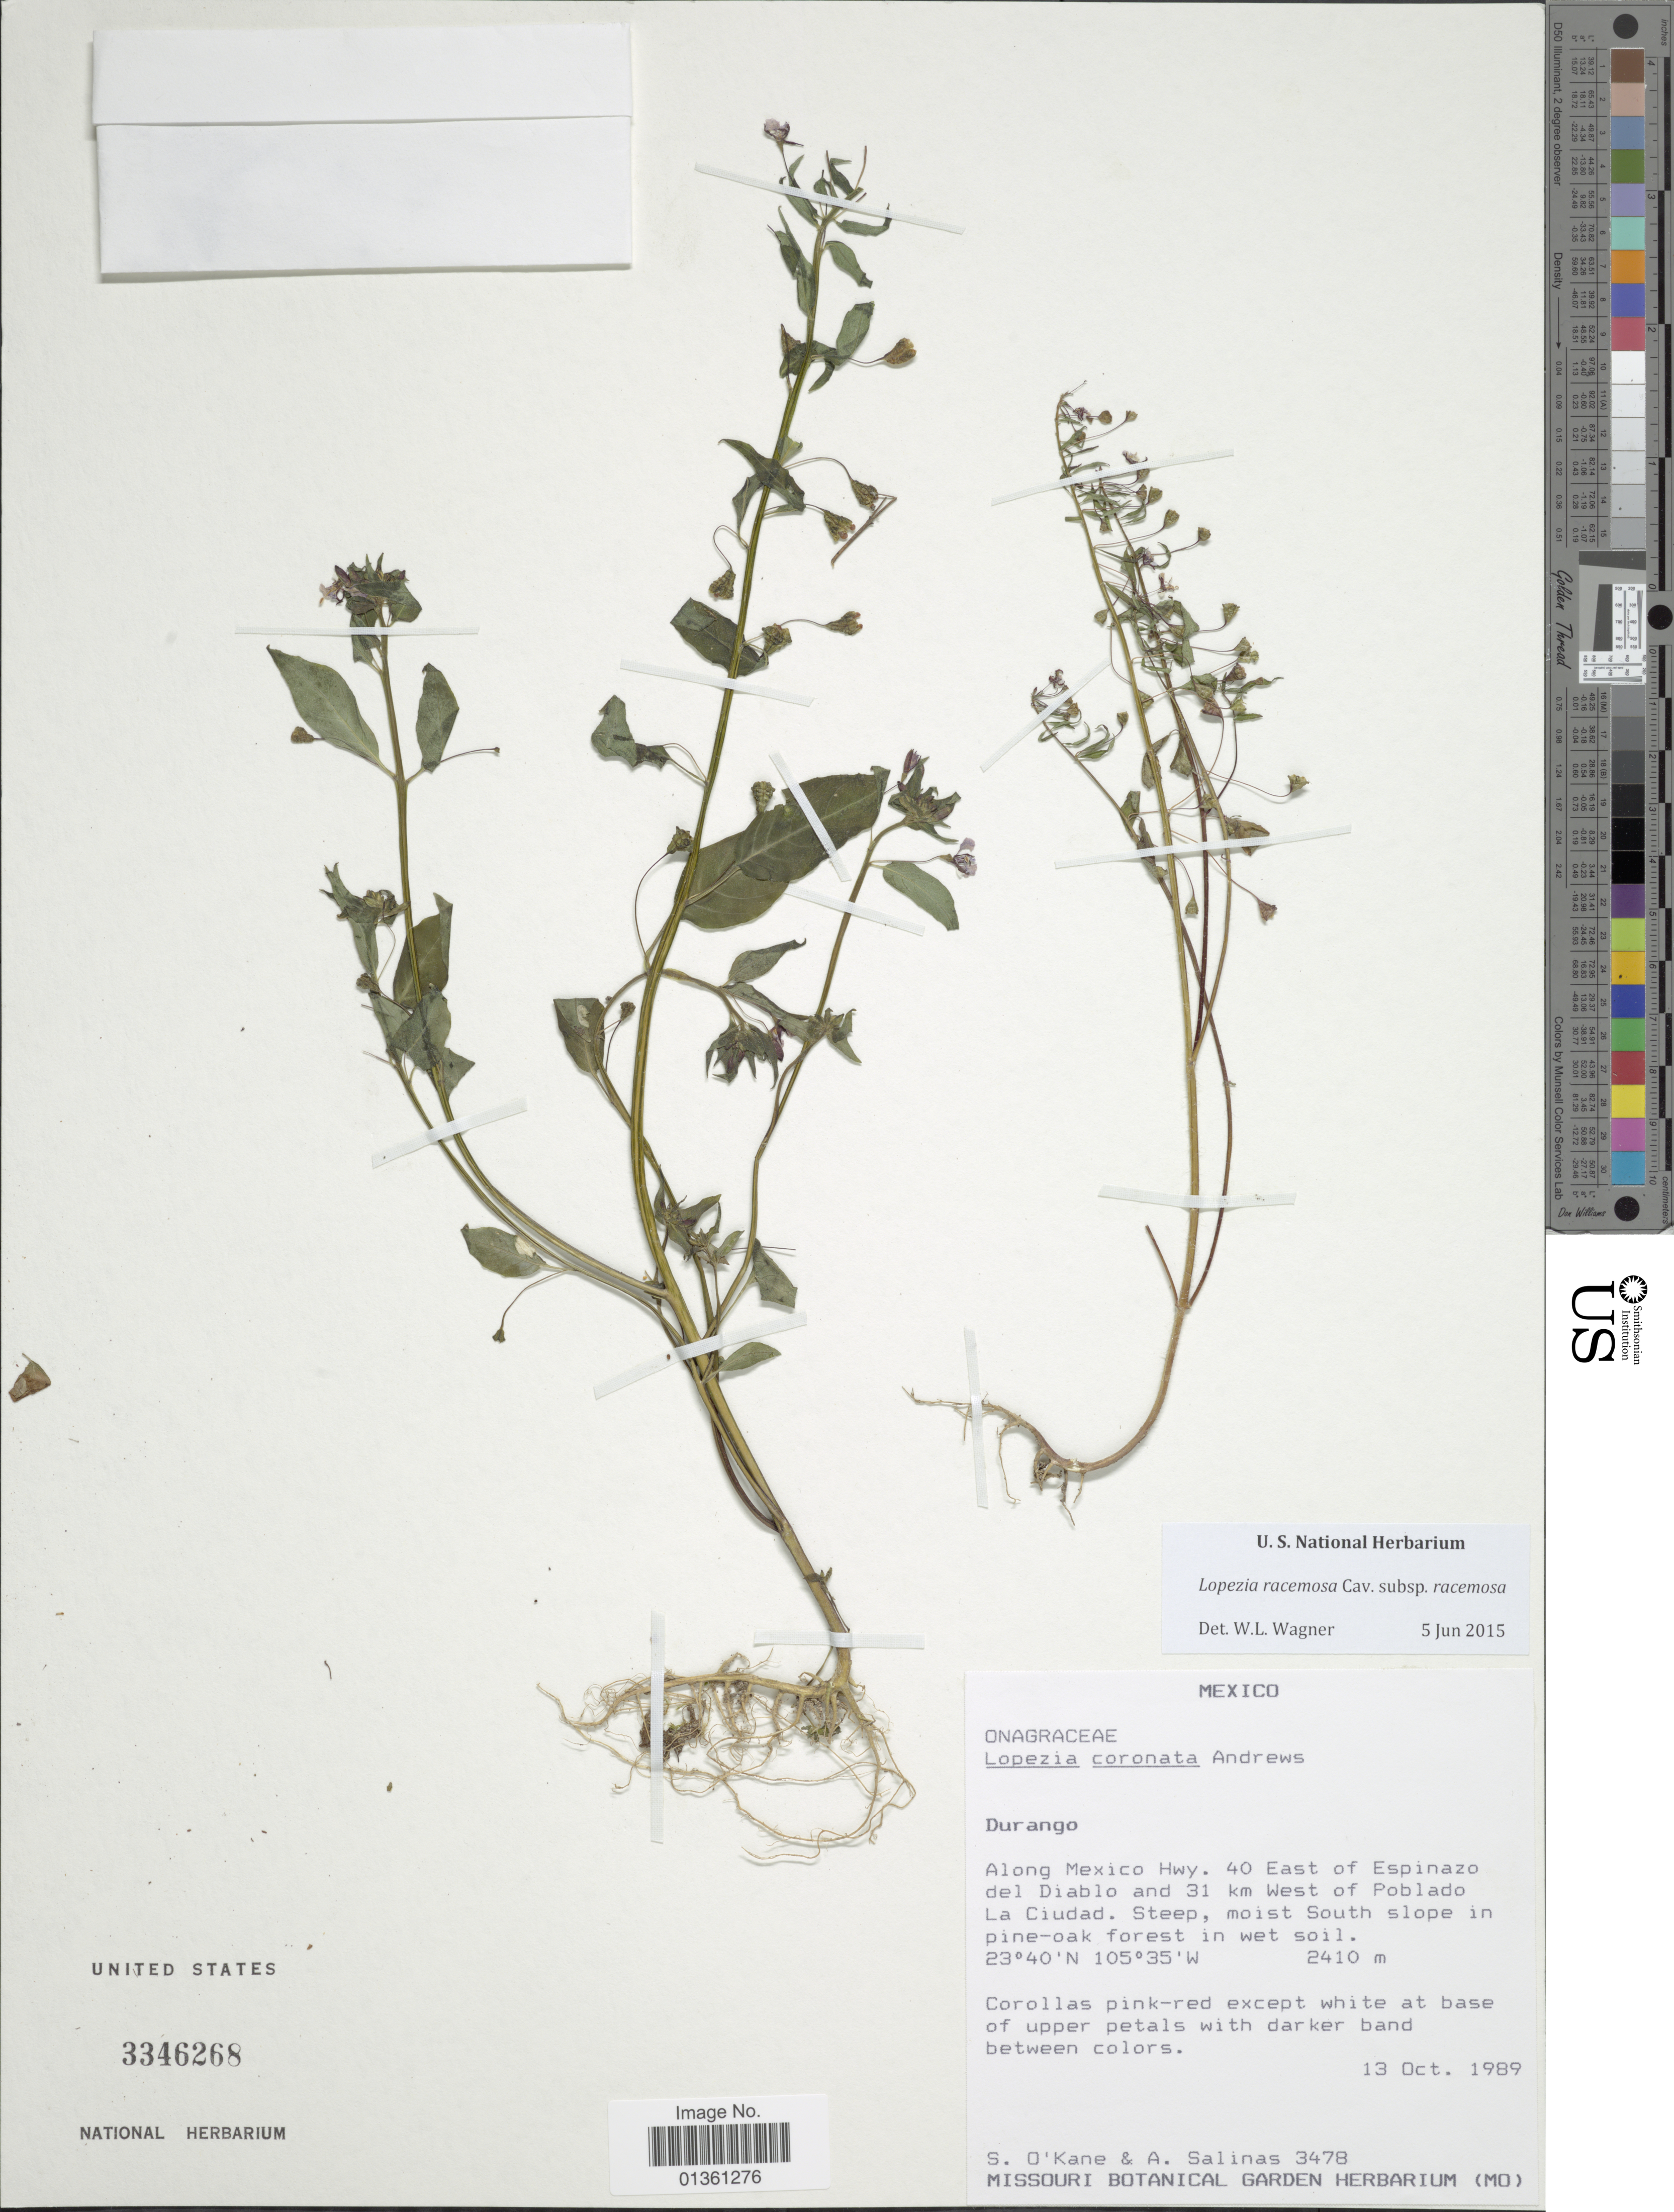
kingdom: Plantae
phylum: Tracheophyta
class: Magnoliopsida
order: Myrtales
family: Onagraceae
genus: Lopezia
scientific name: Lopezia racemosa subsp. racemosa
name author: Cav.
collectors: S. O'Kane & A. Salinas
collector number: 3478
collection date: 1989-10-13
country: Mexico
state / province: Durango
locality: Along Mexico Hwy. 40 East of Espinazo del Diablo and 31 km West of Poblado La Ciudad.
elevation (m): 2410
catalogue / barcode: US 3346268